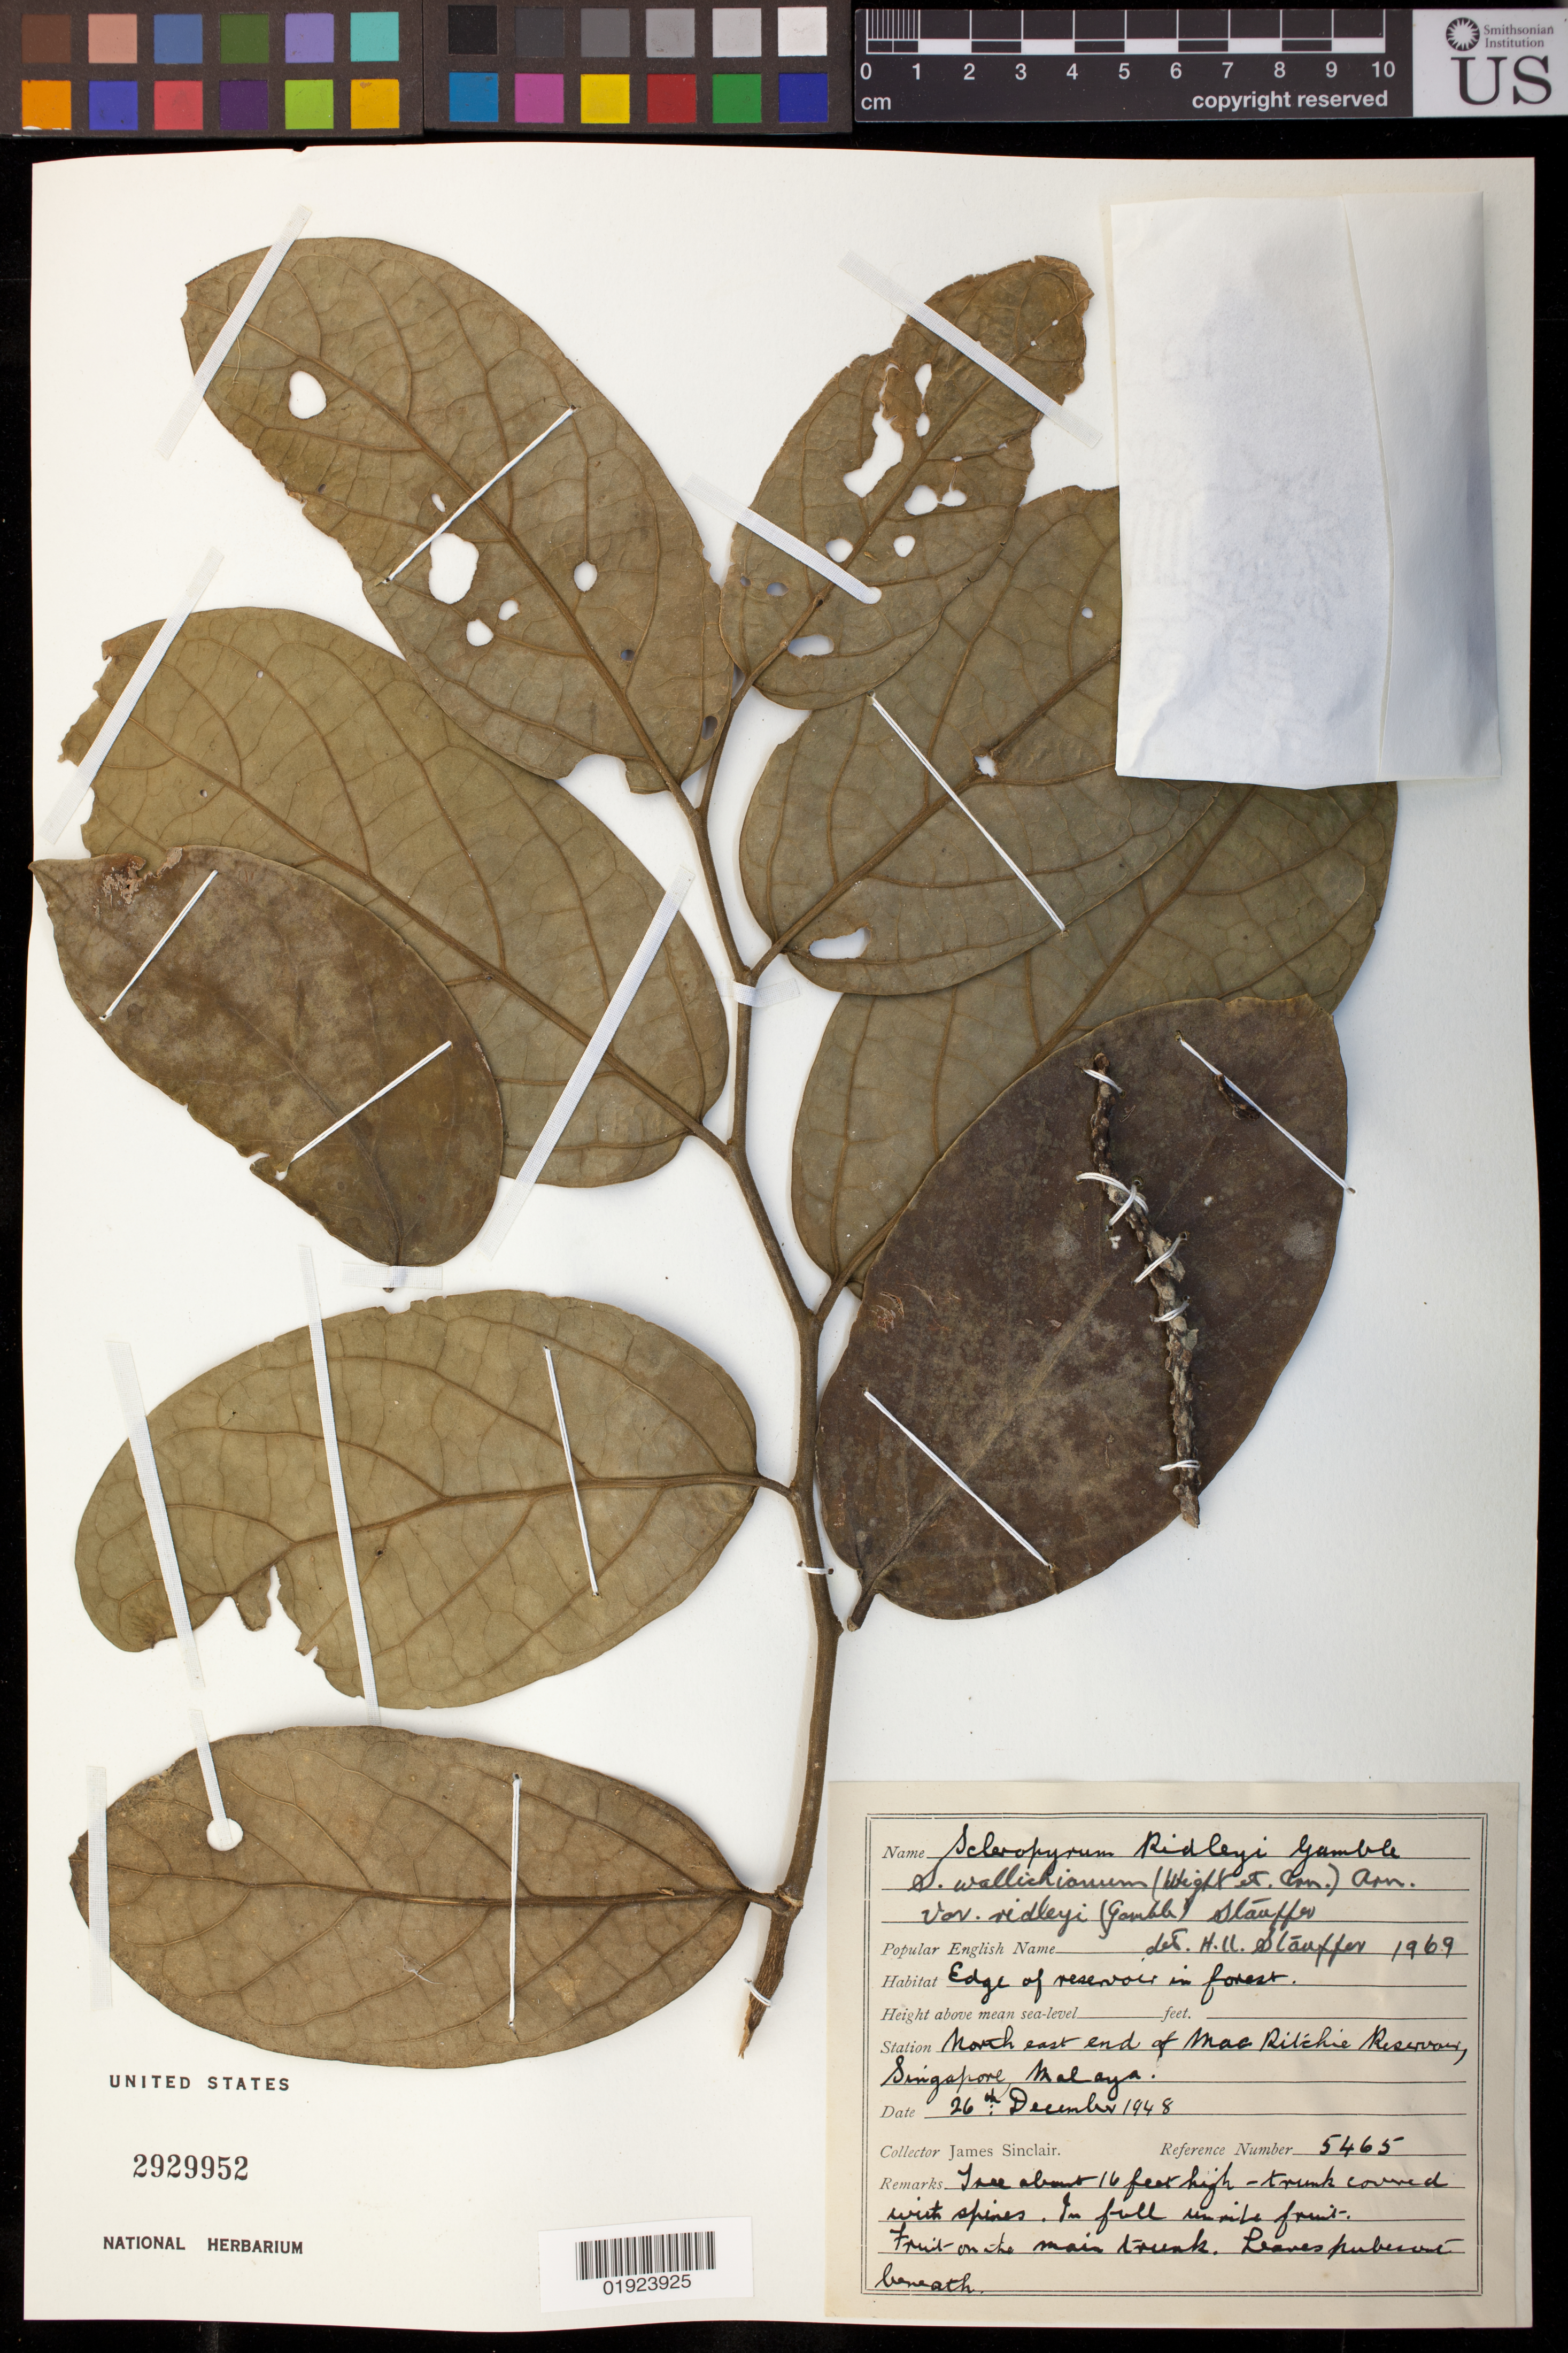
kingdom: Plantae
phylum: Tracheophyta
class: Magnoliopsida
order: Santalales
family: Cervantesiaceae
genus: Scleropyrum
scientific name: Scleropyrum ridleyi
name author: Gamble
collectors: J. Sinclair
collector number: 5465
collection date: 1948-12-26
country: Singapore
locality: North east end of MacRitchie Reservoir, Singapore, Malaya.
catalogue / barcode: US 2929952